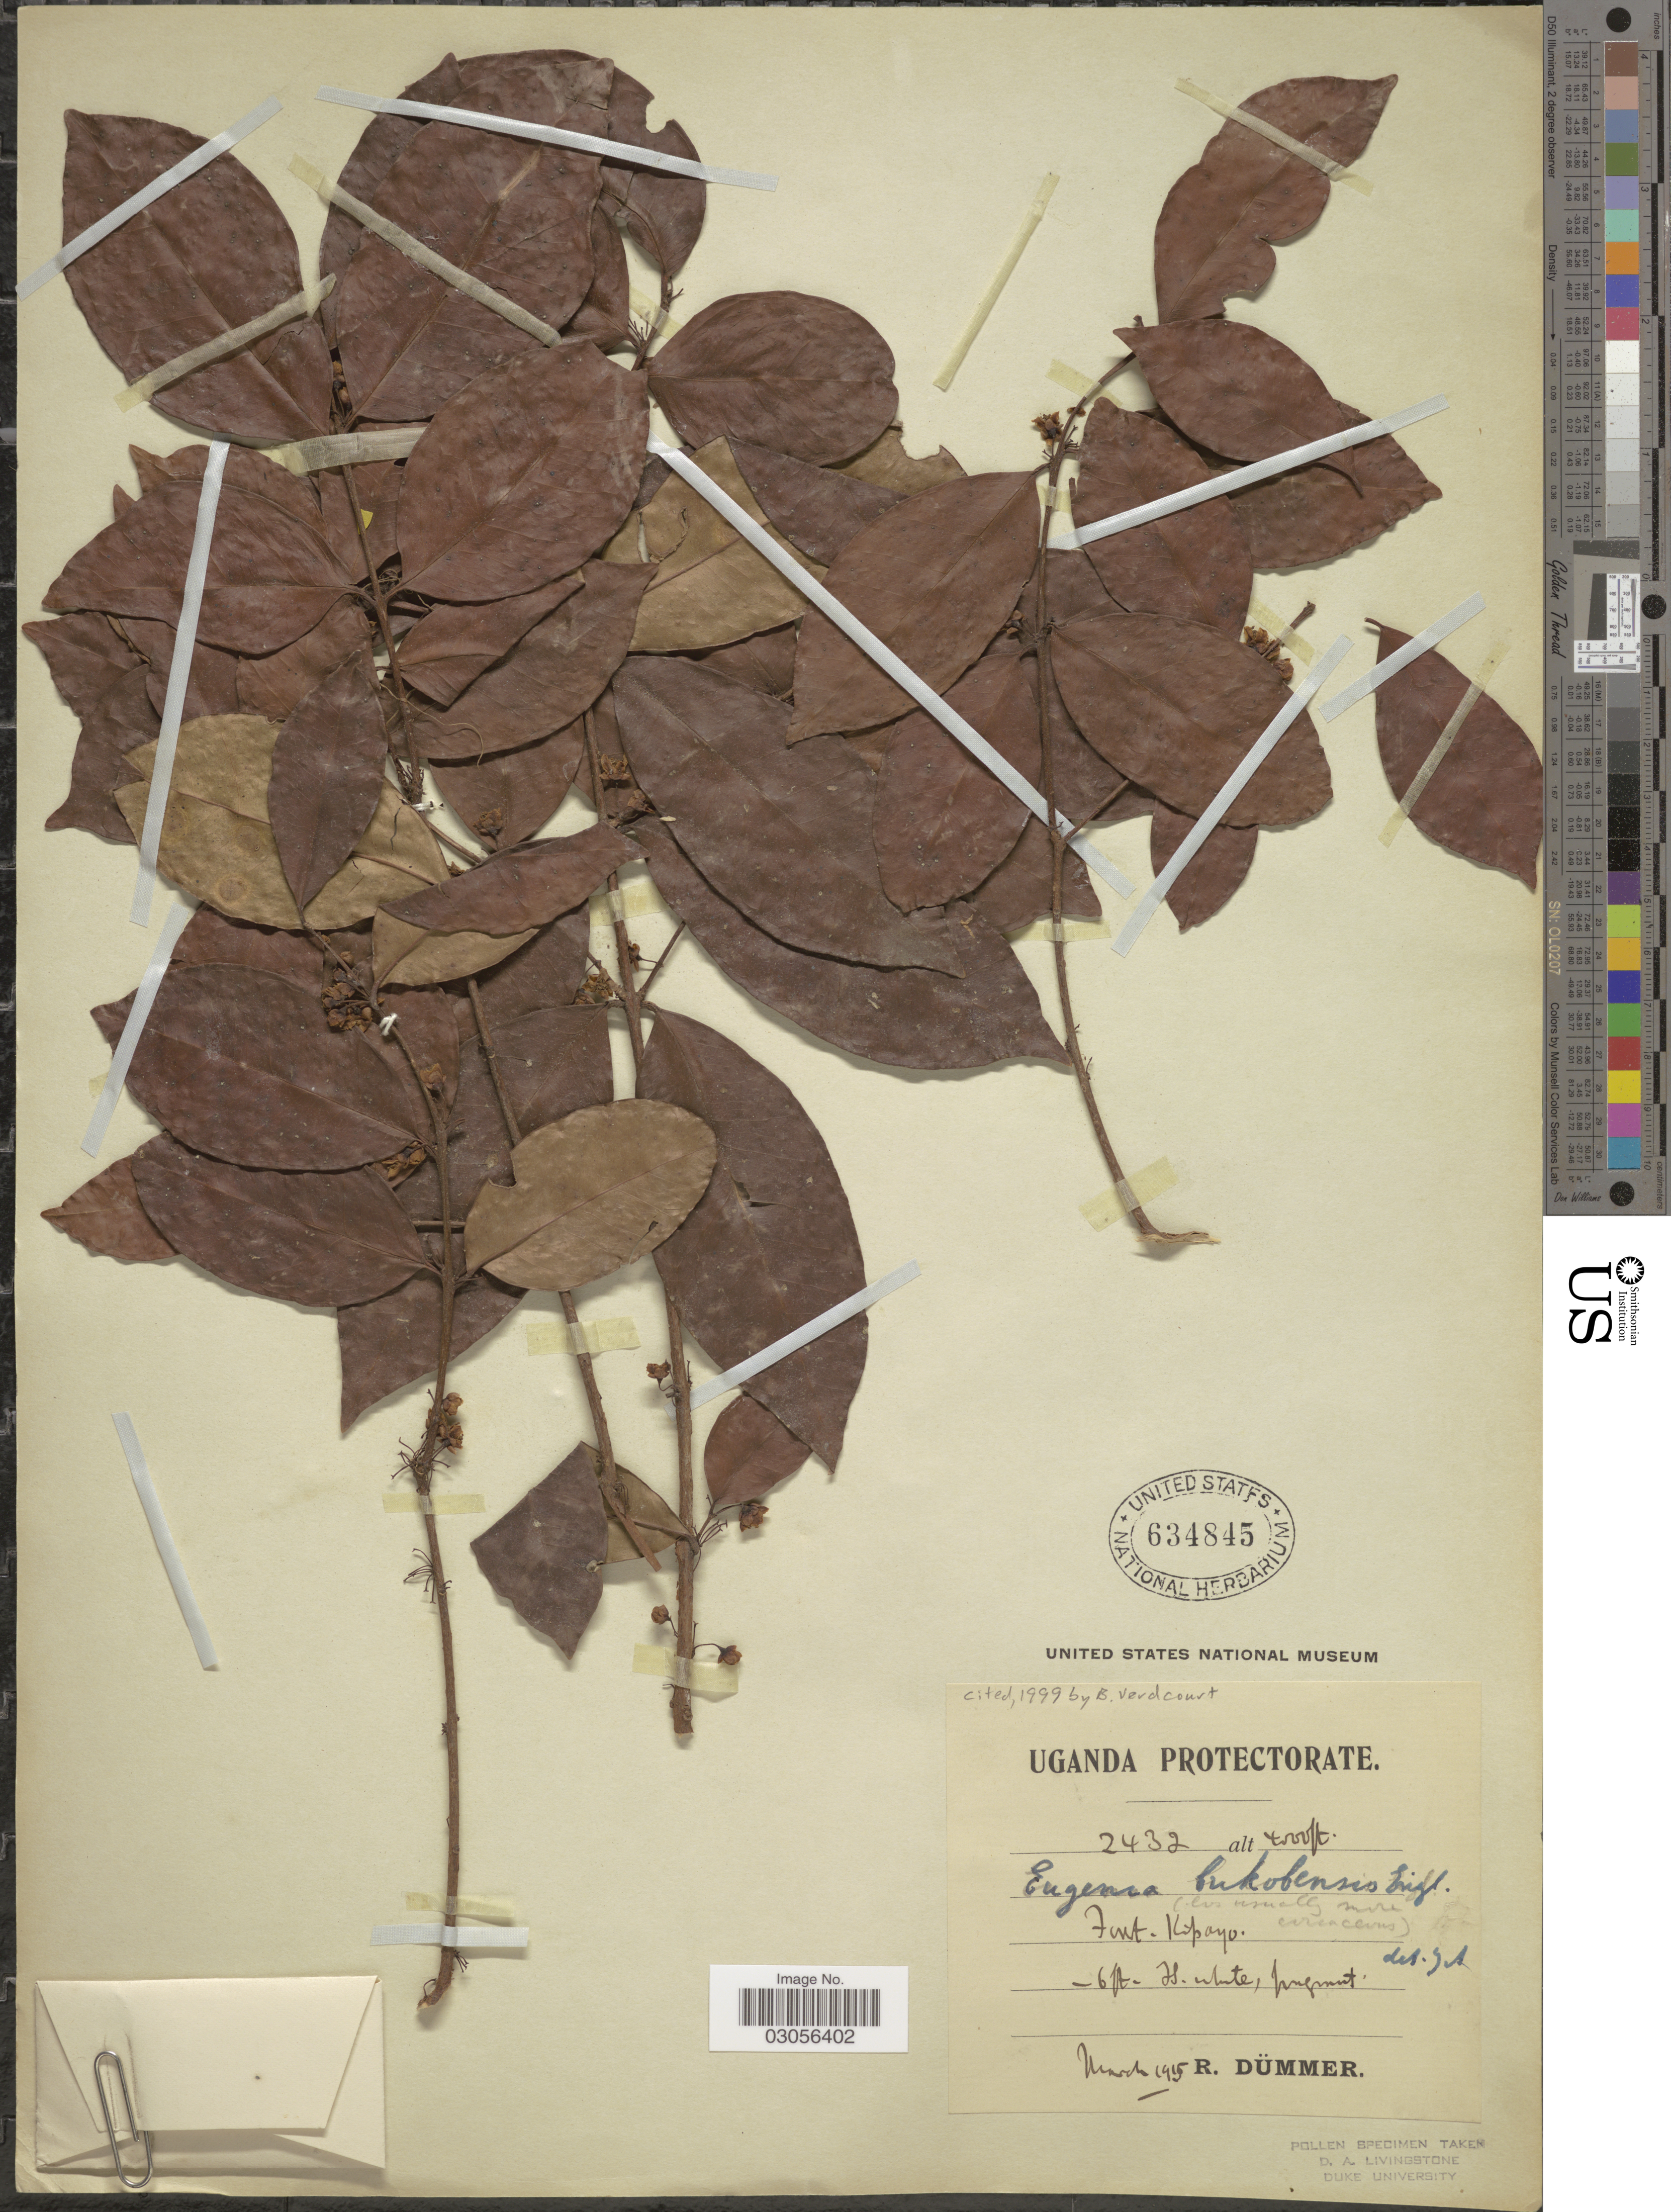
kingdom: Plantae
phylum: Tracheophyta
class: Magnoliopsida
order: Myrtales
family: Myrtaceae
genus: Eugenia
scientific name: Eugenia bukobensis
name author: Engl.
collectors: R. A. Dümmer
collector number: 2432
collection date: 1915-03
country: Uganda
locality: Uganda Protectorate. Forest. Kipayo.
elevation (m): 1219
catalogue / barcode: US 634845